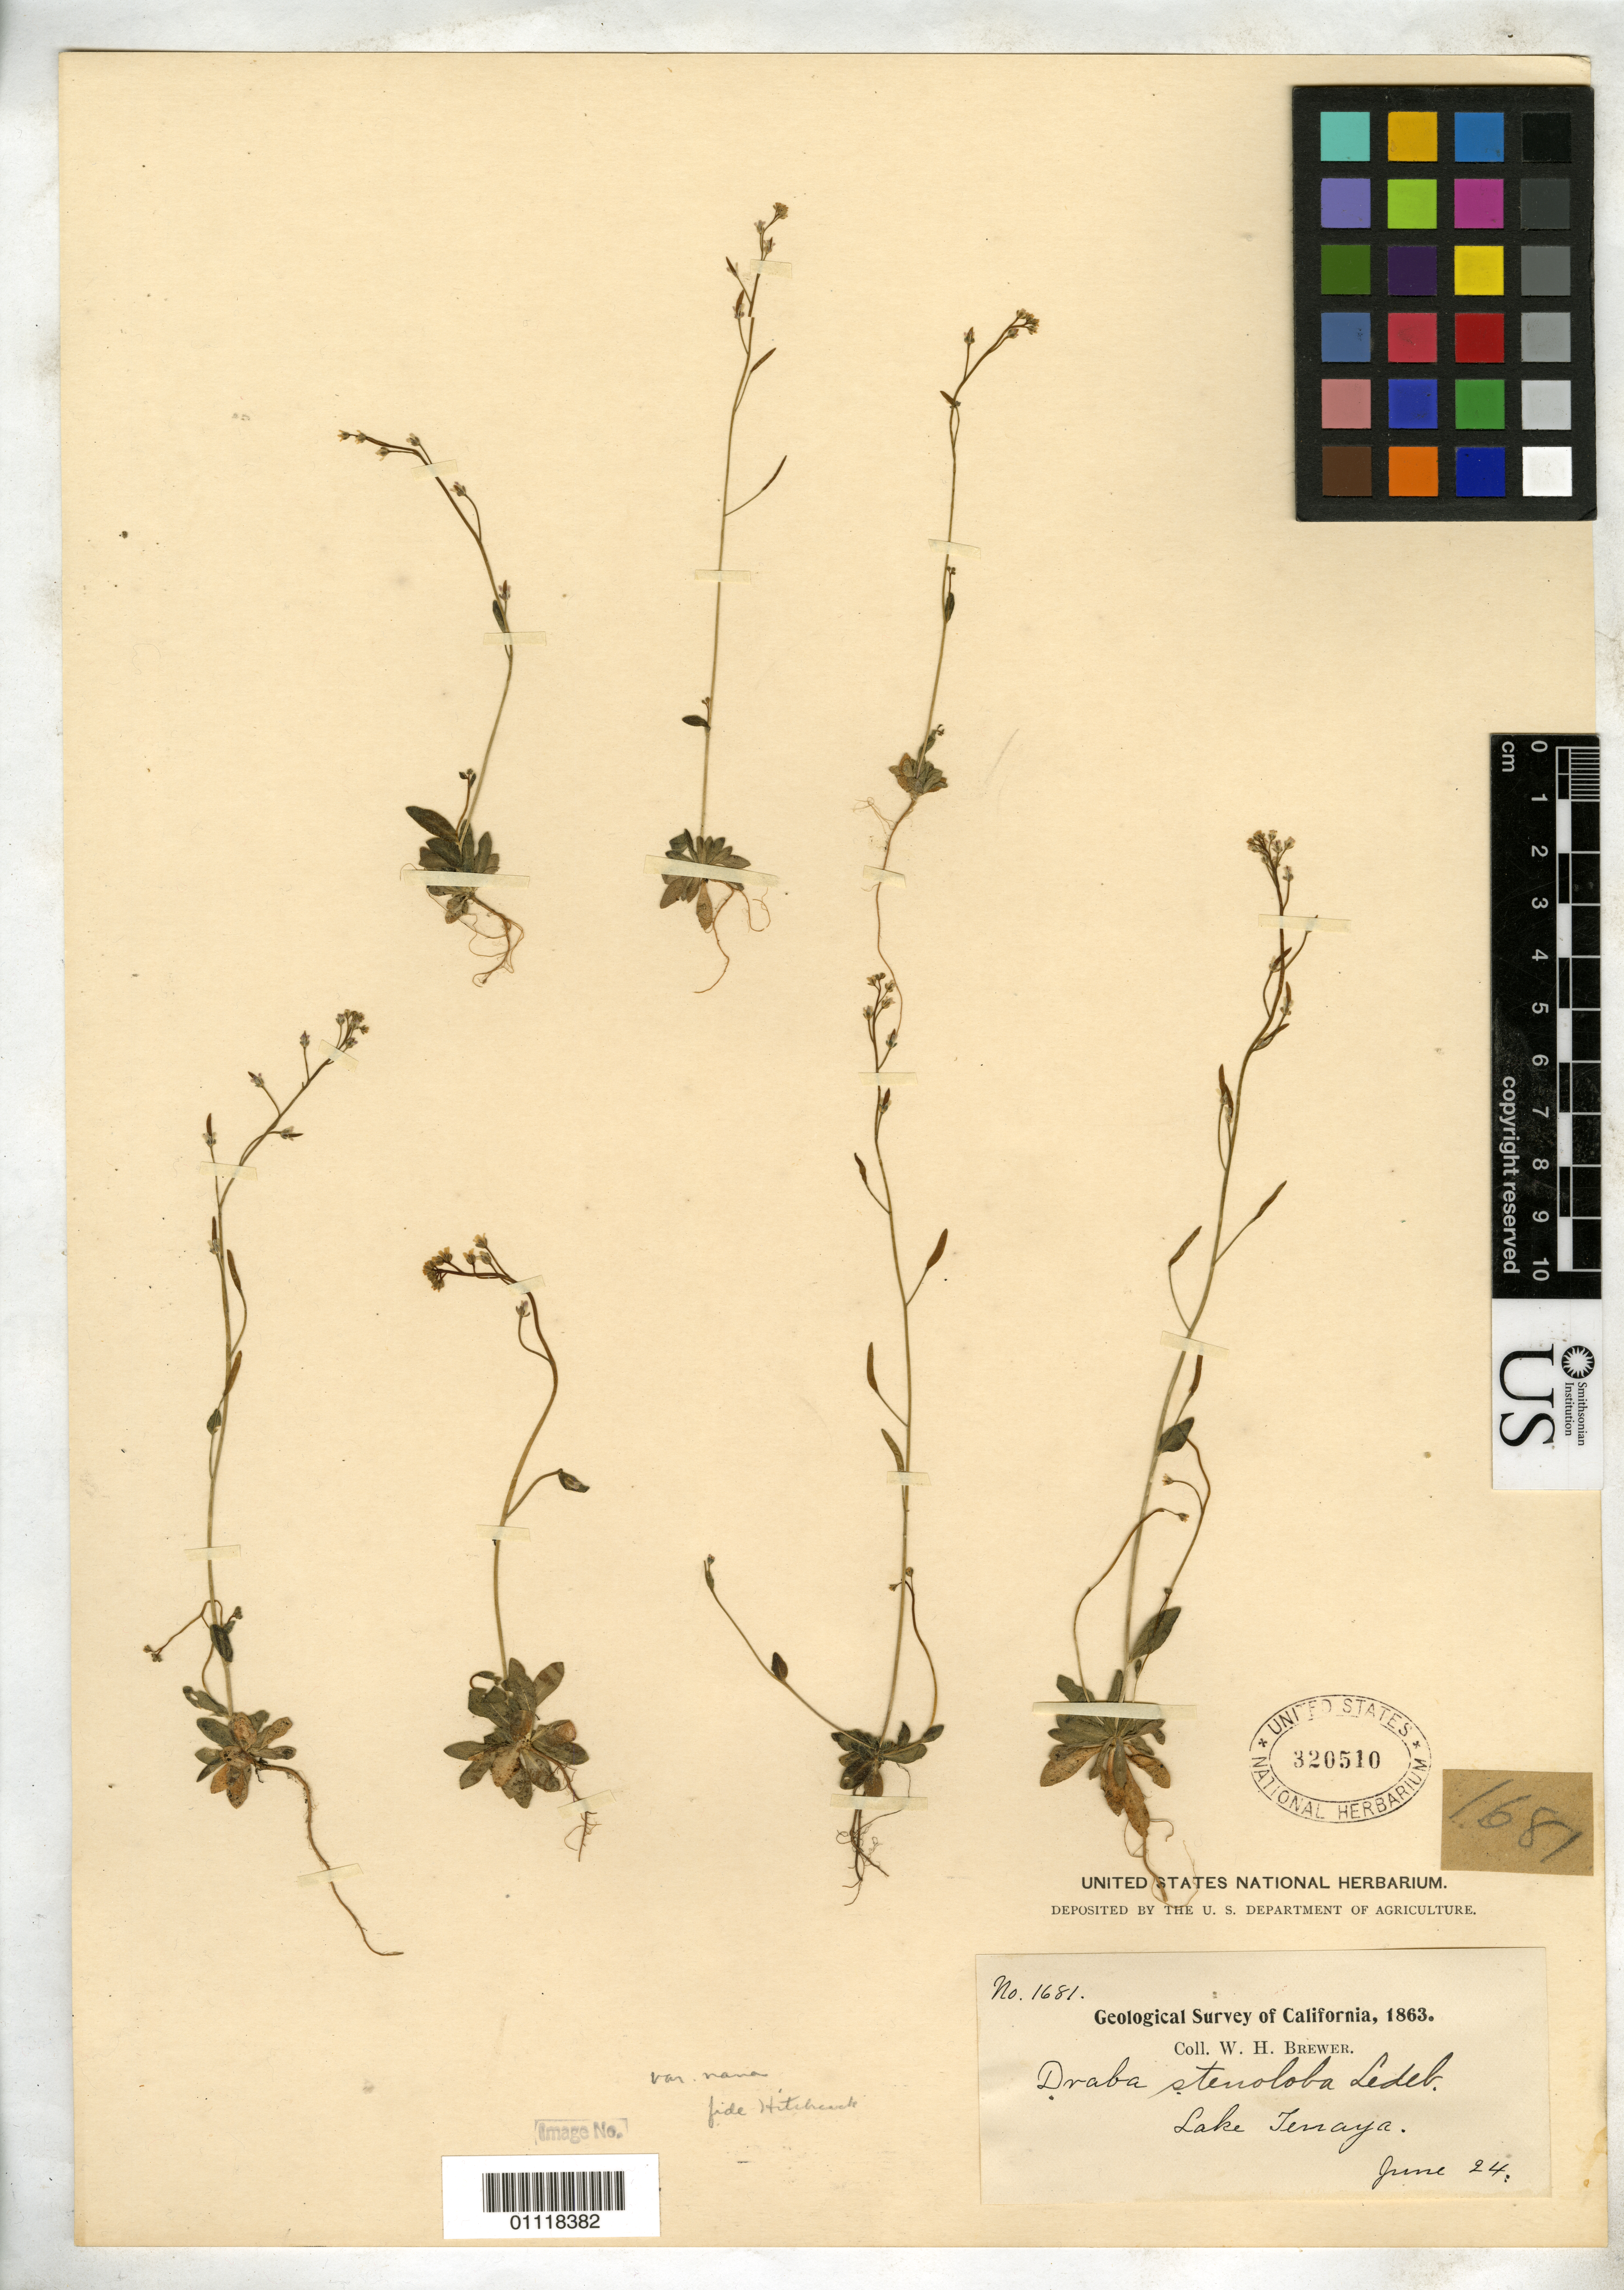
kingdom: Plantae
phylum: Tracheophyta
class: Magnoliopsida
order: Brassicales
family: Brassicaceae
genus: Draba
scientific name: Draba stenoloba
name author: Ledeb.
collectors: W. H. Brewer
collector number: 1681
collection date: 1863-06-24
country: United States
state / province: California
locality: Lake Tenaya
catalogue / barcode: US 320510